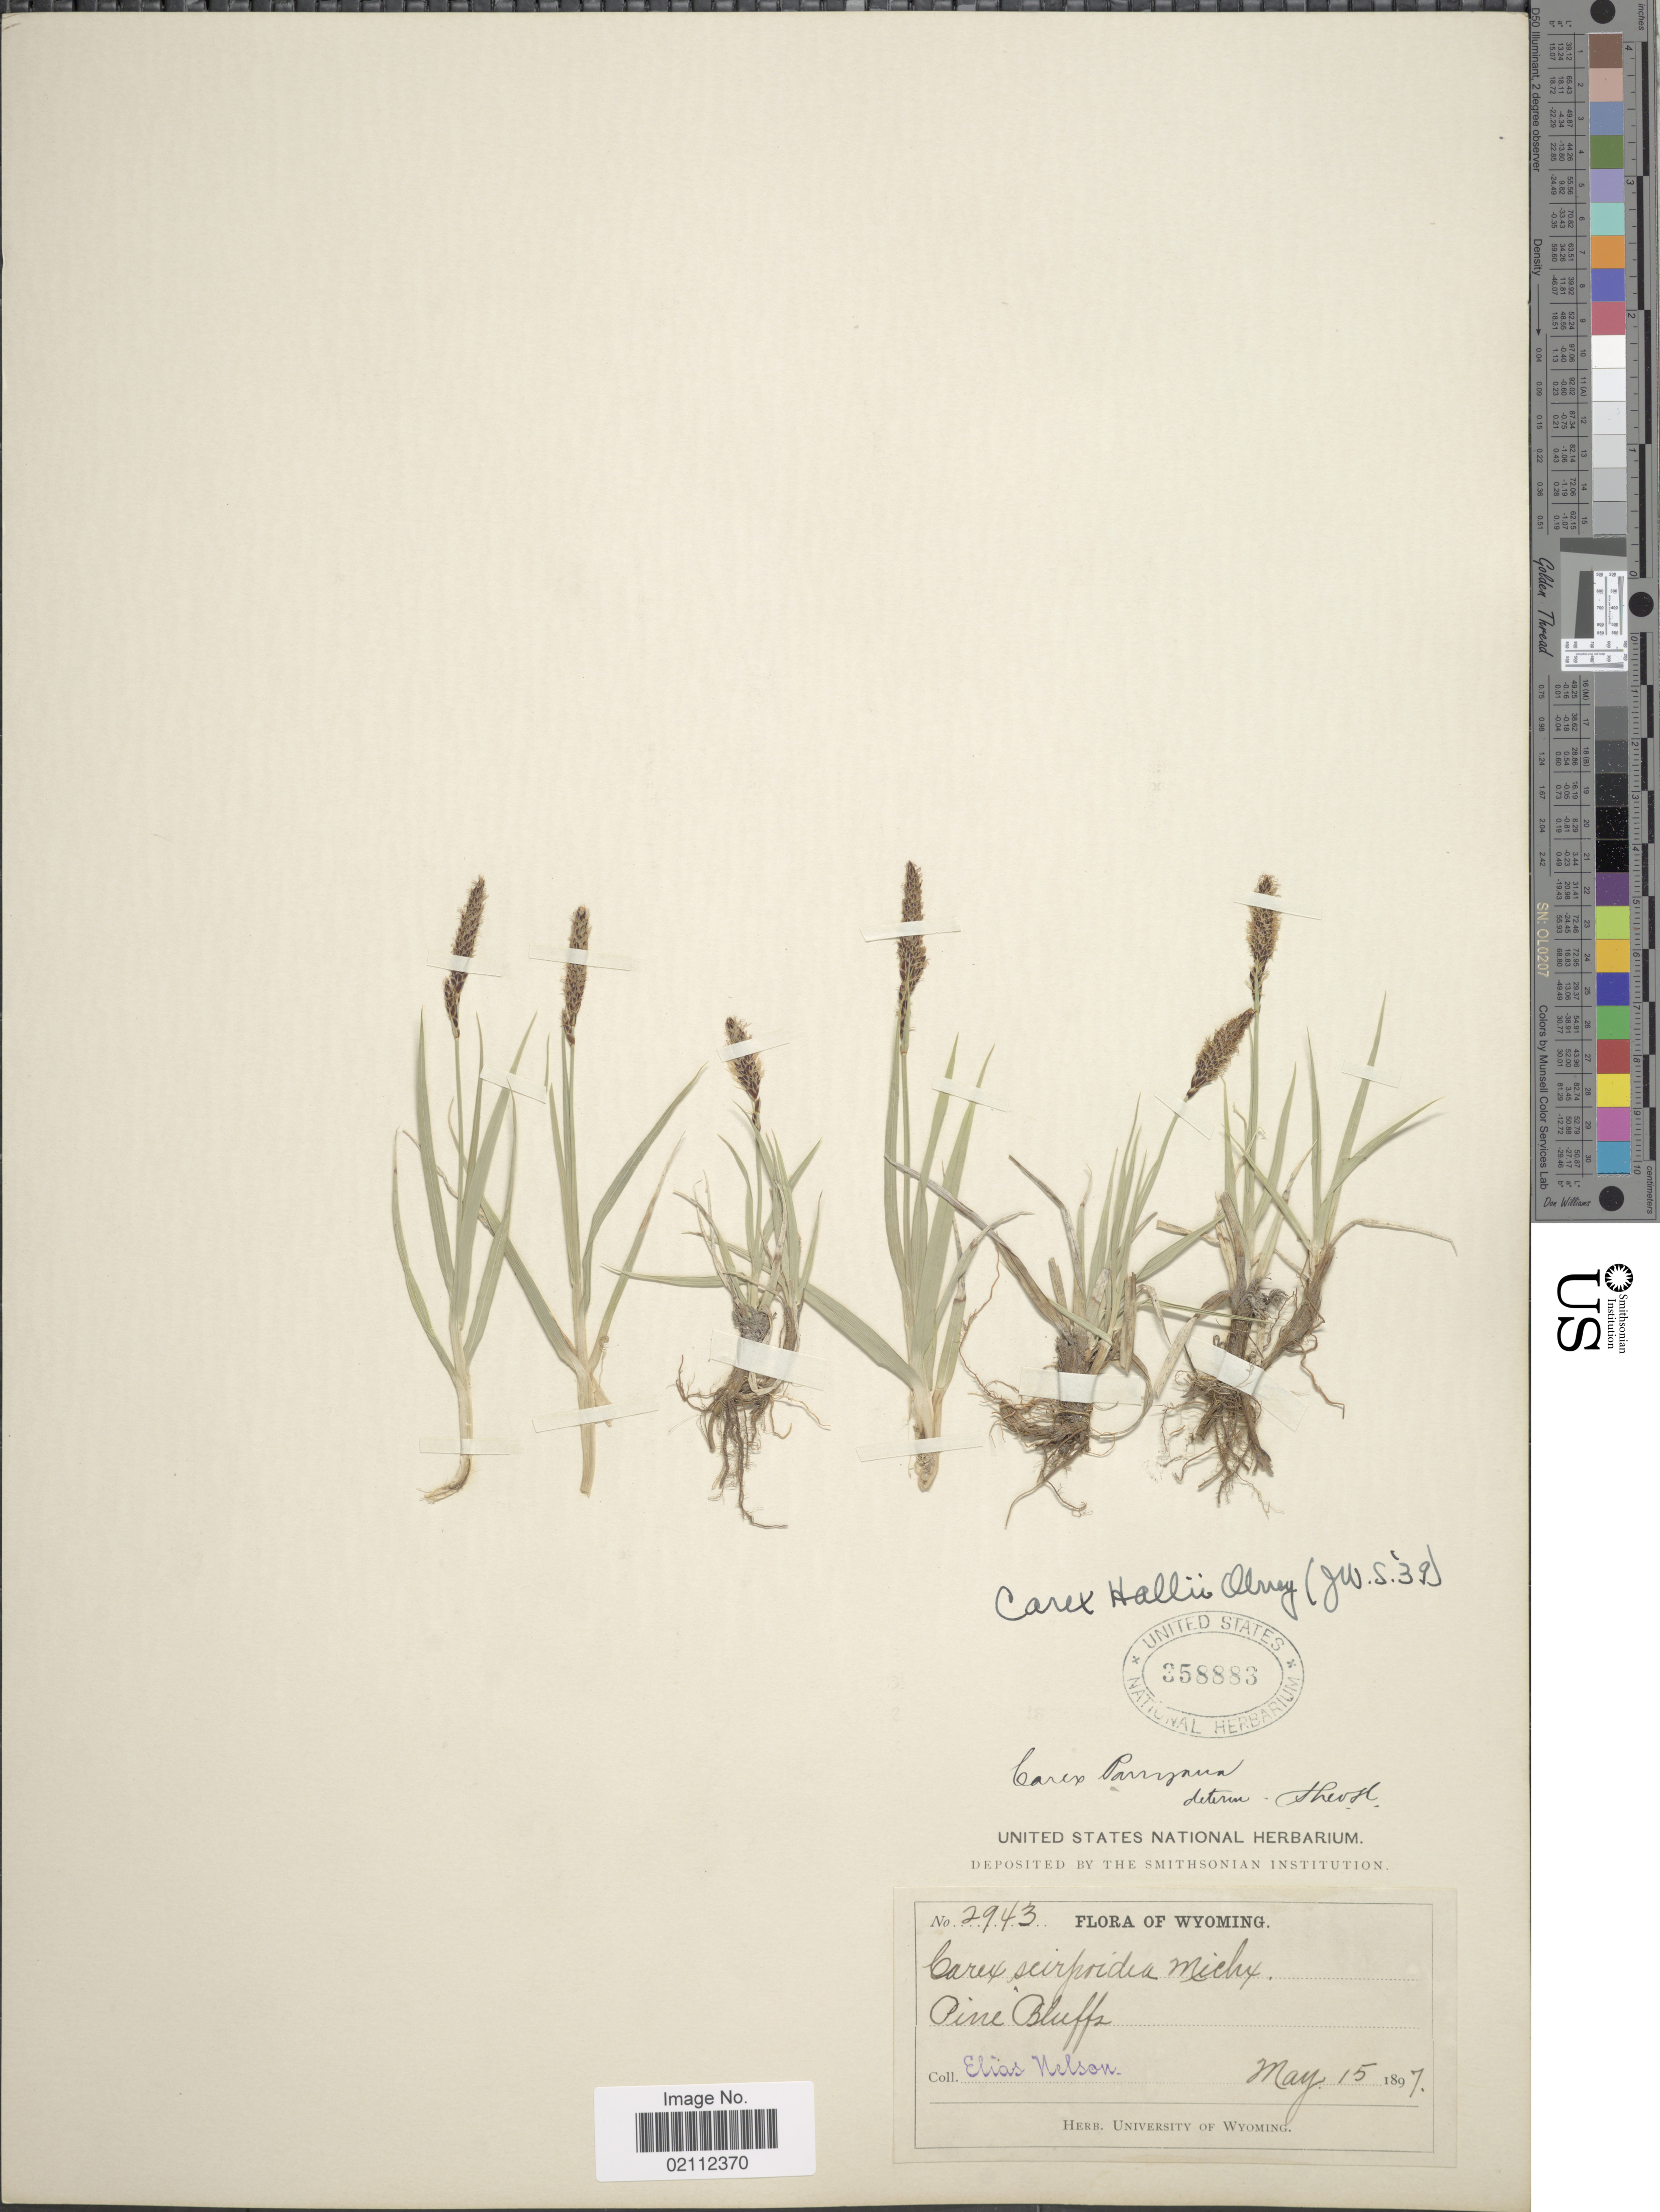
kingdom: Plantae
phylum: Tracheophyta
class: Liliopsida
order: Poales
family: Cyperaceae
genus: Carex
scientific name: Carex hallii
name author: Olney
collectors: E. Nelson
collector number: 2943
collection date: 1897-05-15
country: United States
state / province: Wyoming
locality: Pine Bluffs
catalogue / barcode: US 358883